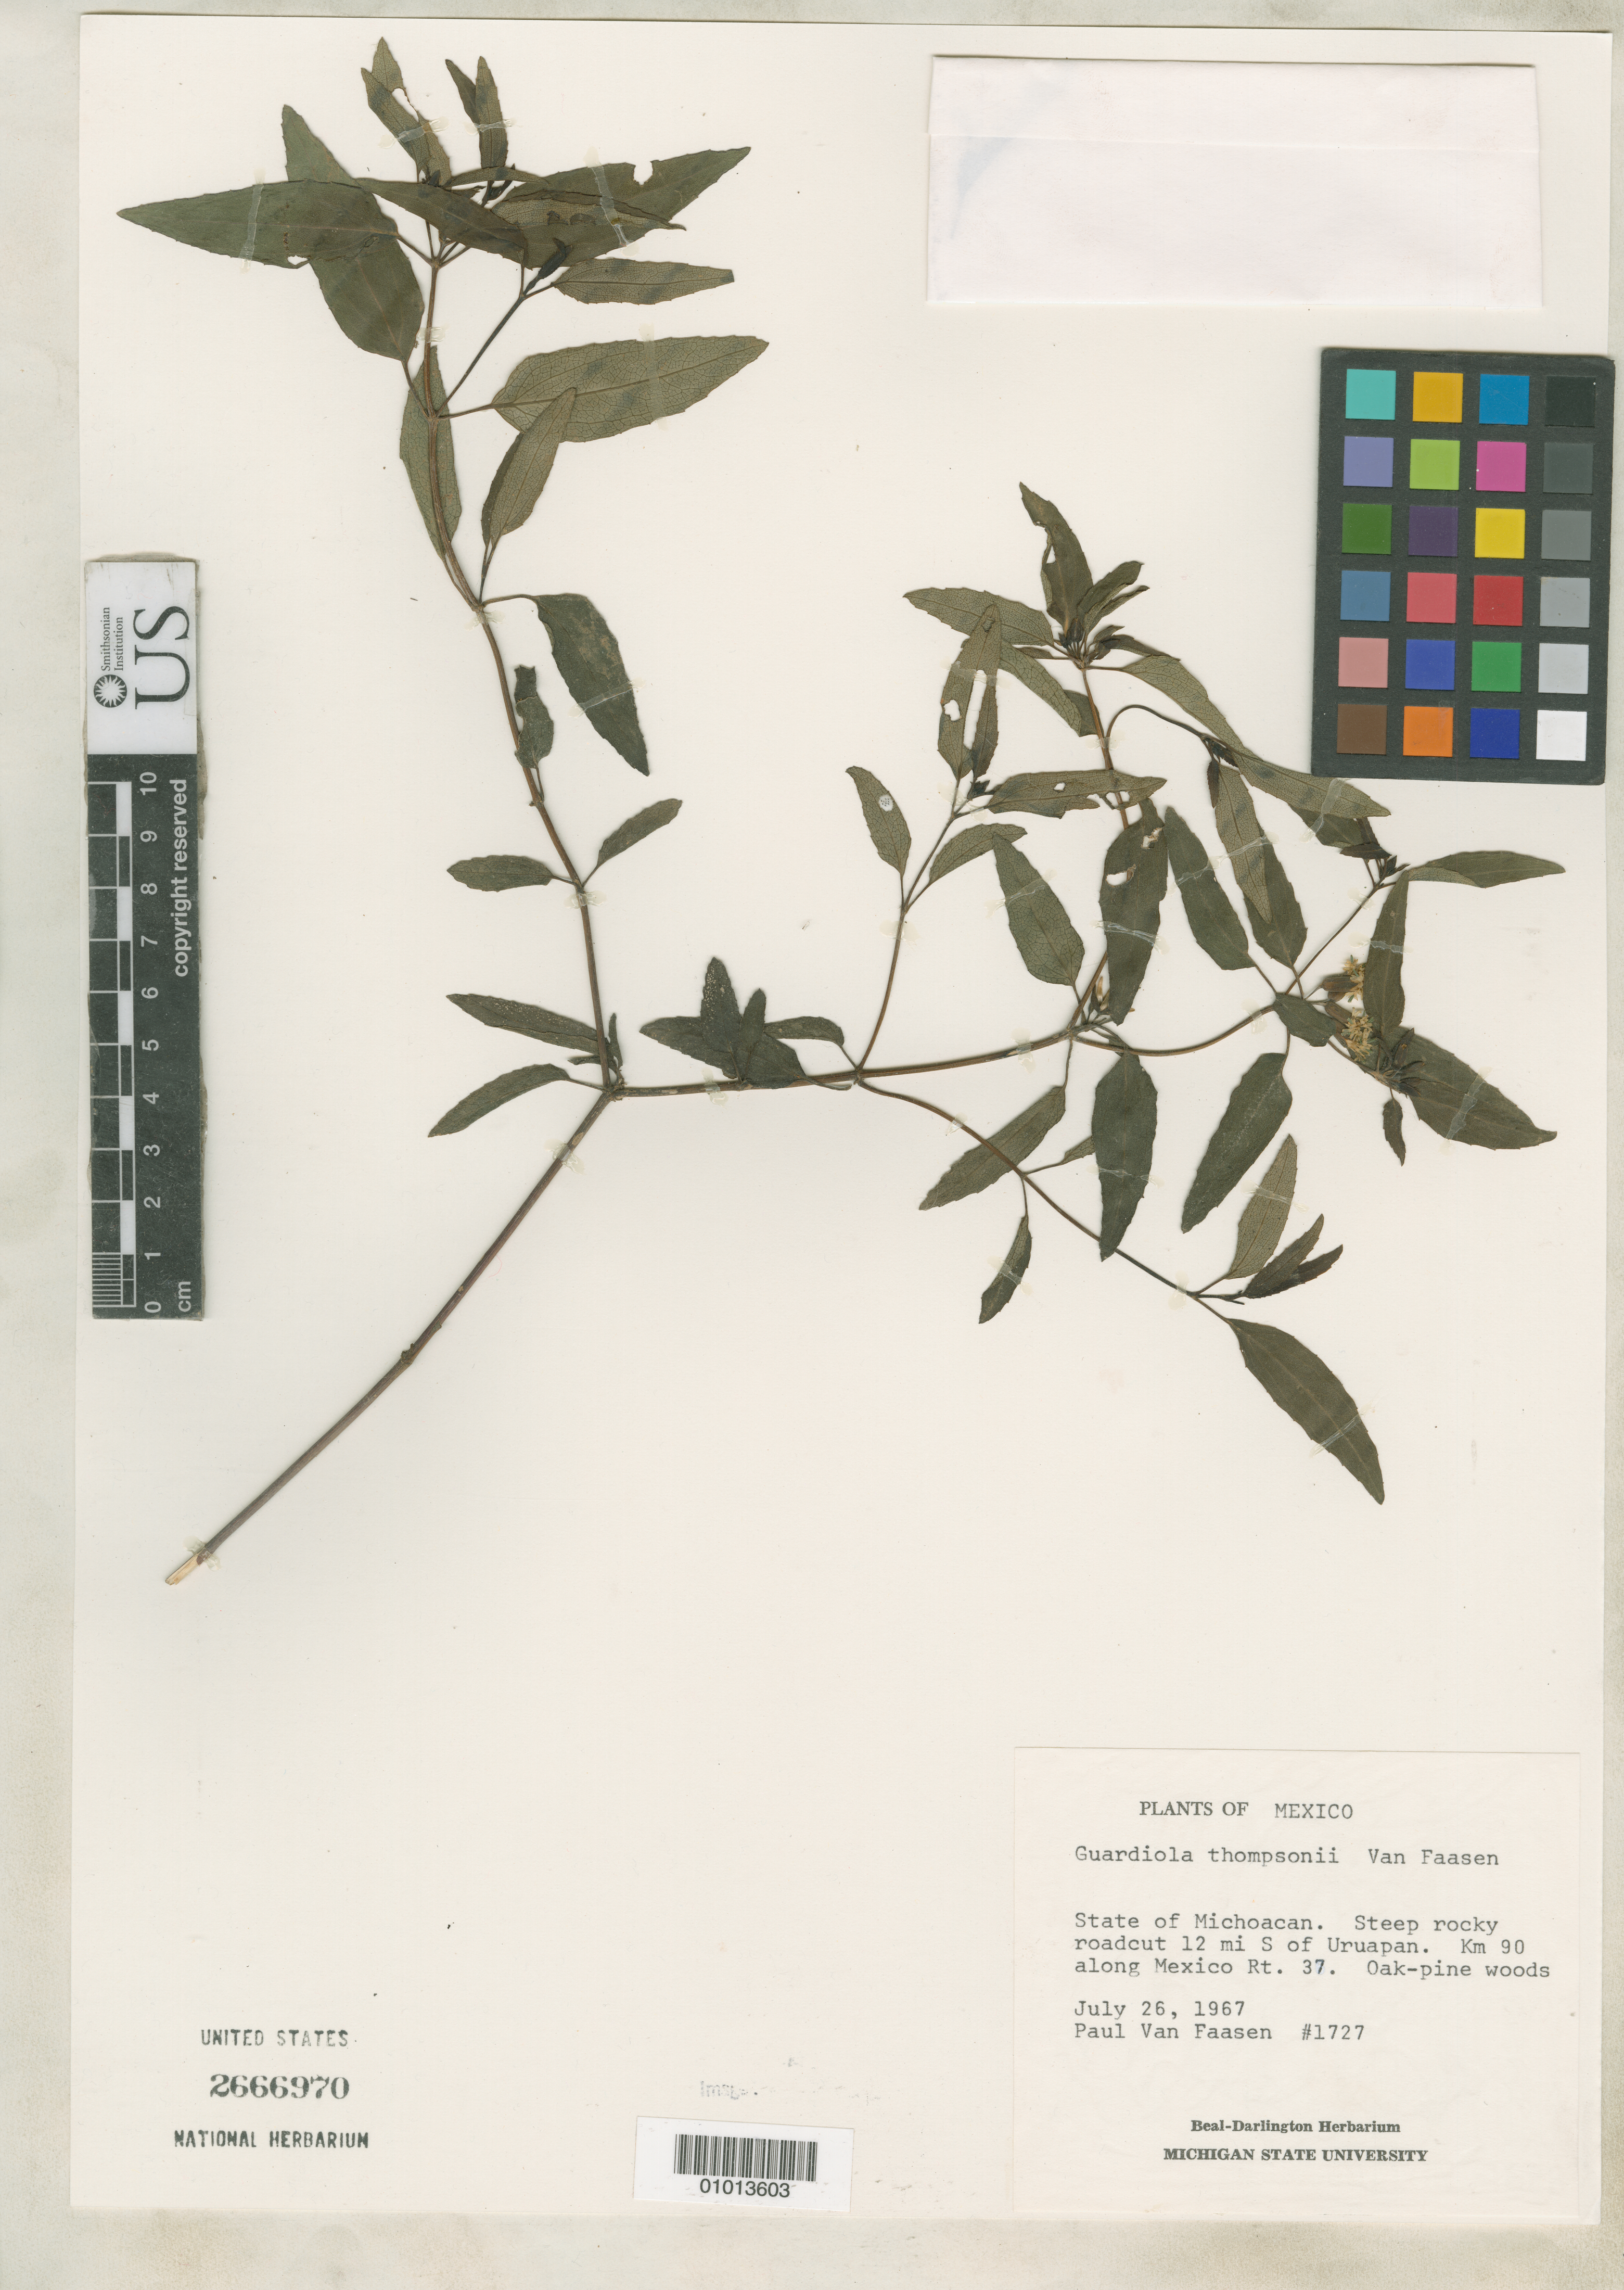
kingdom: Plantae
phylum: Tracheophyta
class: Magnoliopsida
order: Asterales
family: Asteraceae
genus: Guardiola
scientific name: Guardiola thompsonii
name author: Van Faasen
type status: Isotype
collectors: P. Van Faasen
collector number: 1727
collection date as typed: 26 Jul 1967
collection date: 1967-07-26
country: Mexico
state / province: Michoacán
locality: State of Michoacan. Steep rocky roadcut 12 mi S of Uruapan, km 90 along Mexico Rte. 37.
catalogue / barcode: US 2666970